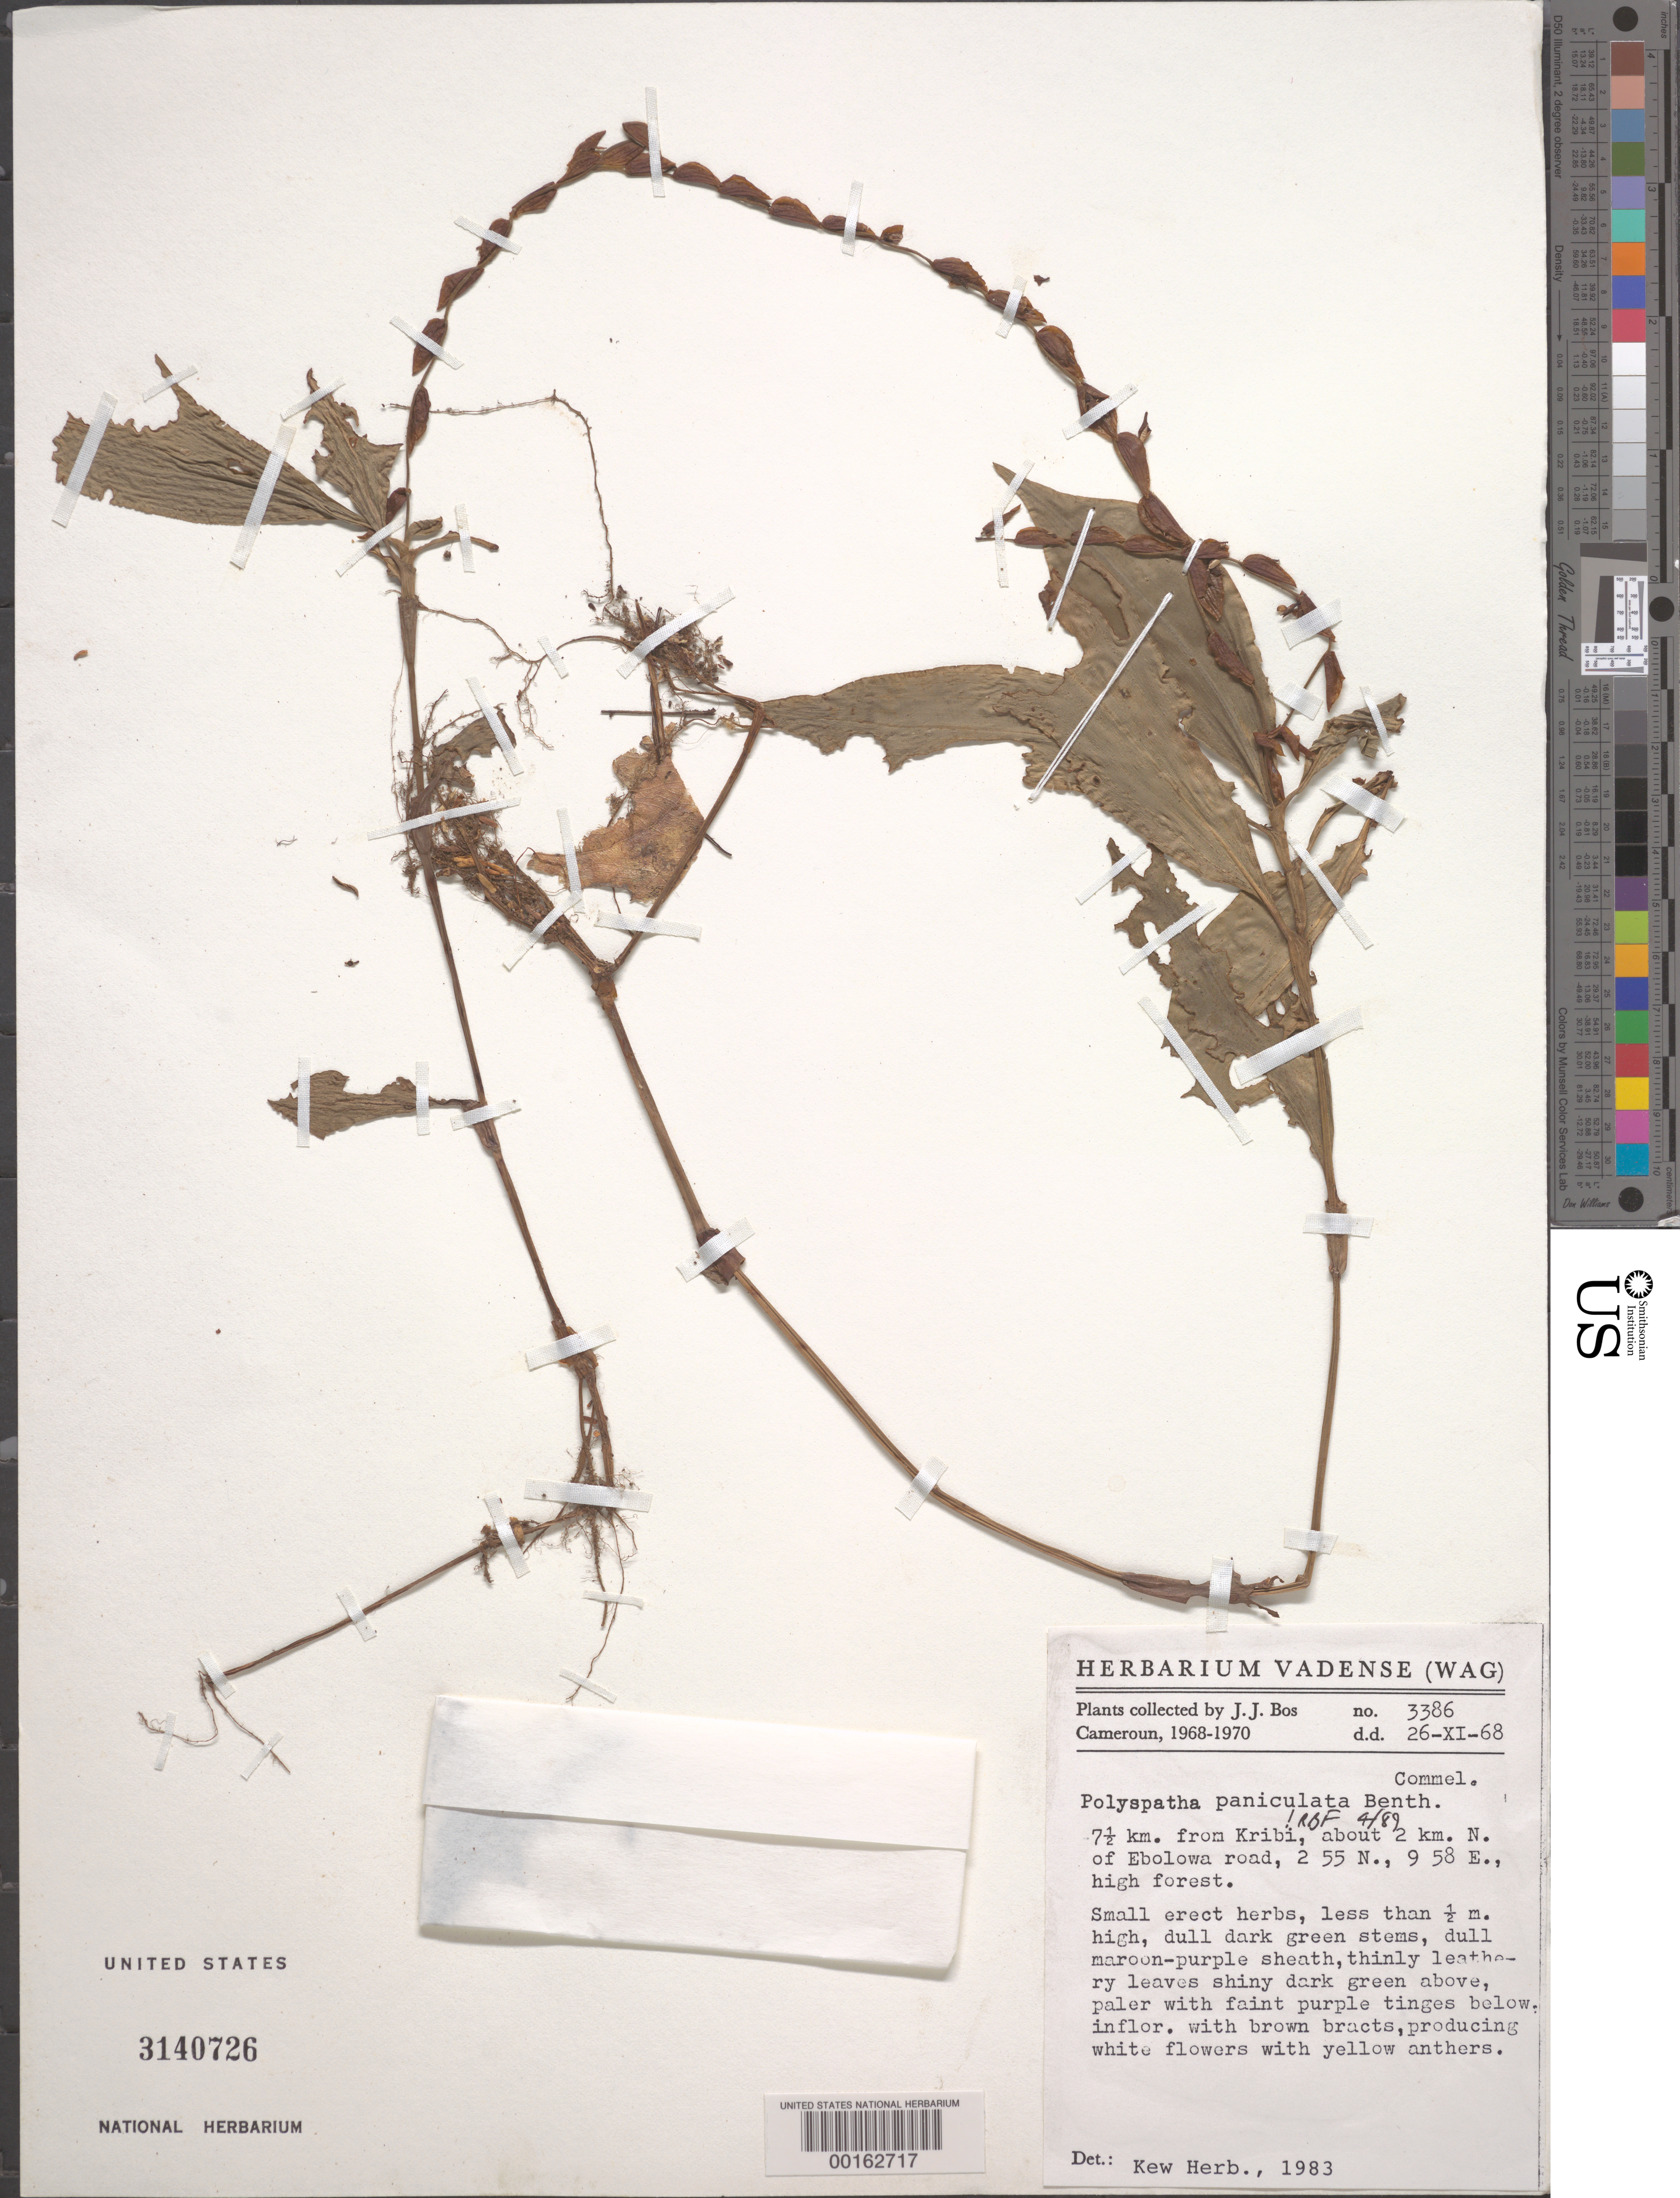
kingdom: Plantae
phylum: Tracheophyta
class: Liliopsida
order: Commelinales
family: Commelinaceae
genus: Polyspatha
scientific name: Polyspatha paniculata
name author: Benth.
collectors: J. J. Bos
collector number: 3386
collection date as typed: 26 Nov 1968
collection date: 1968-11-26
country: Cameroon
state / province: Sud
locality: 7.5 km from kribi, ebolowa road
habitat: High forest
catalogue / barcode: US 3140726